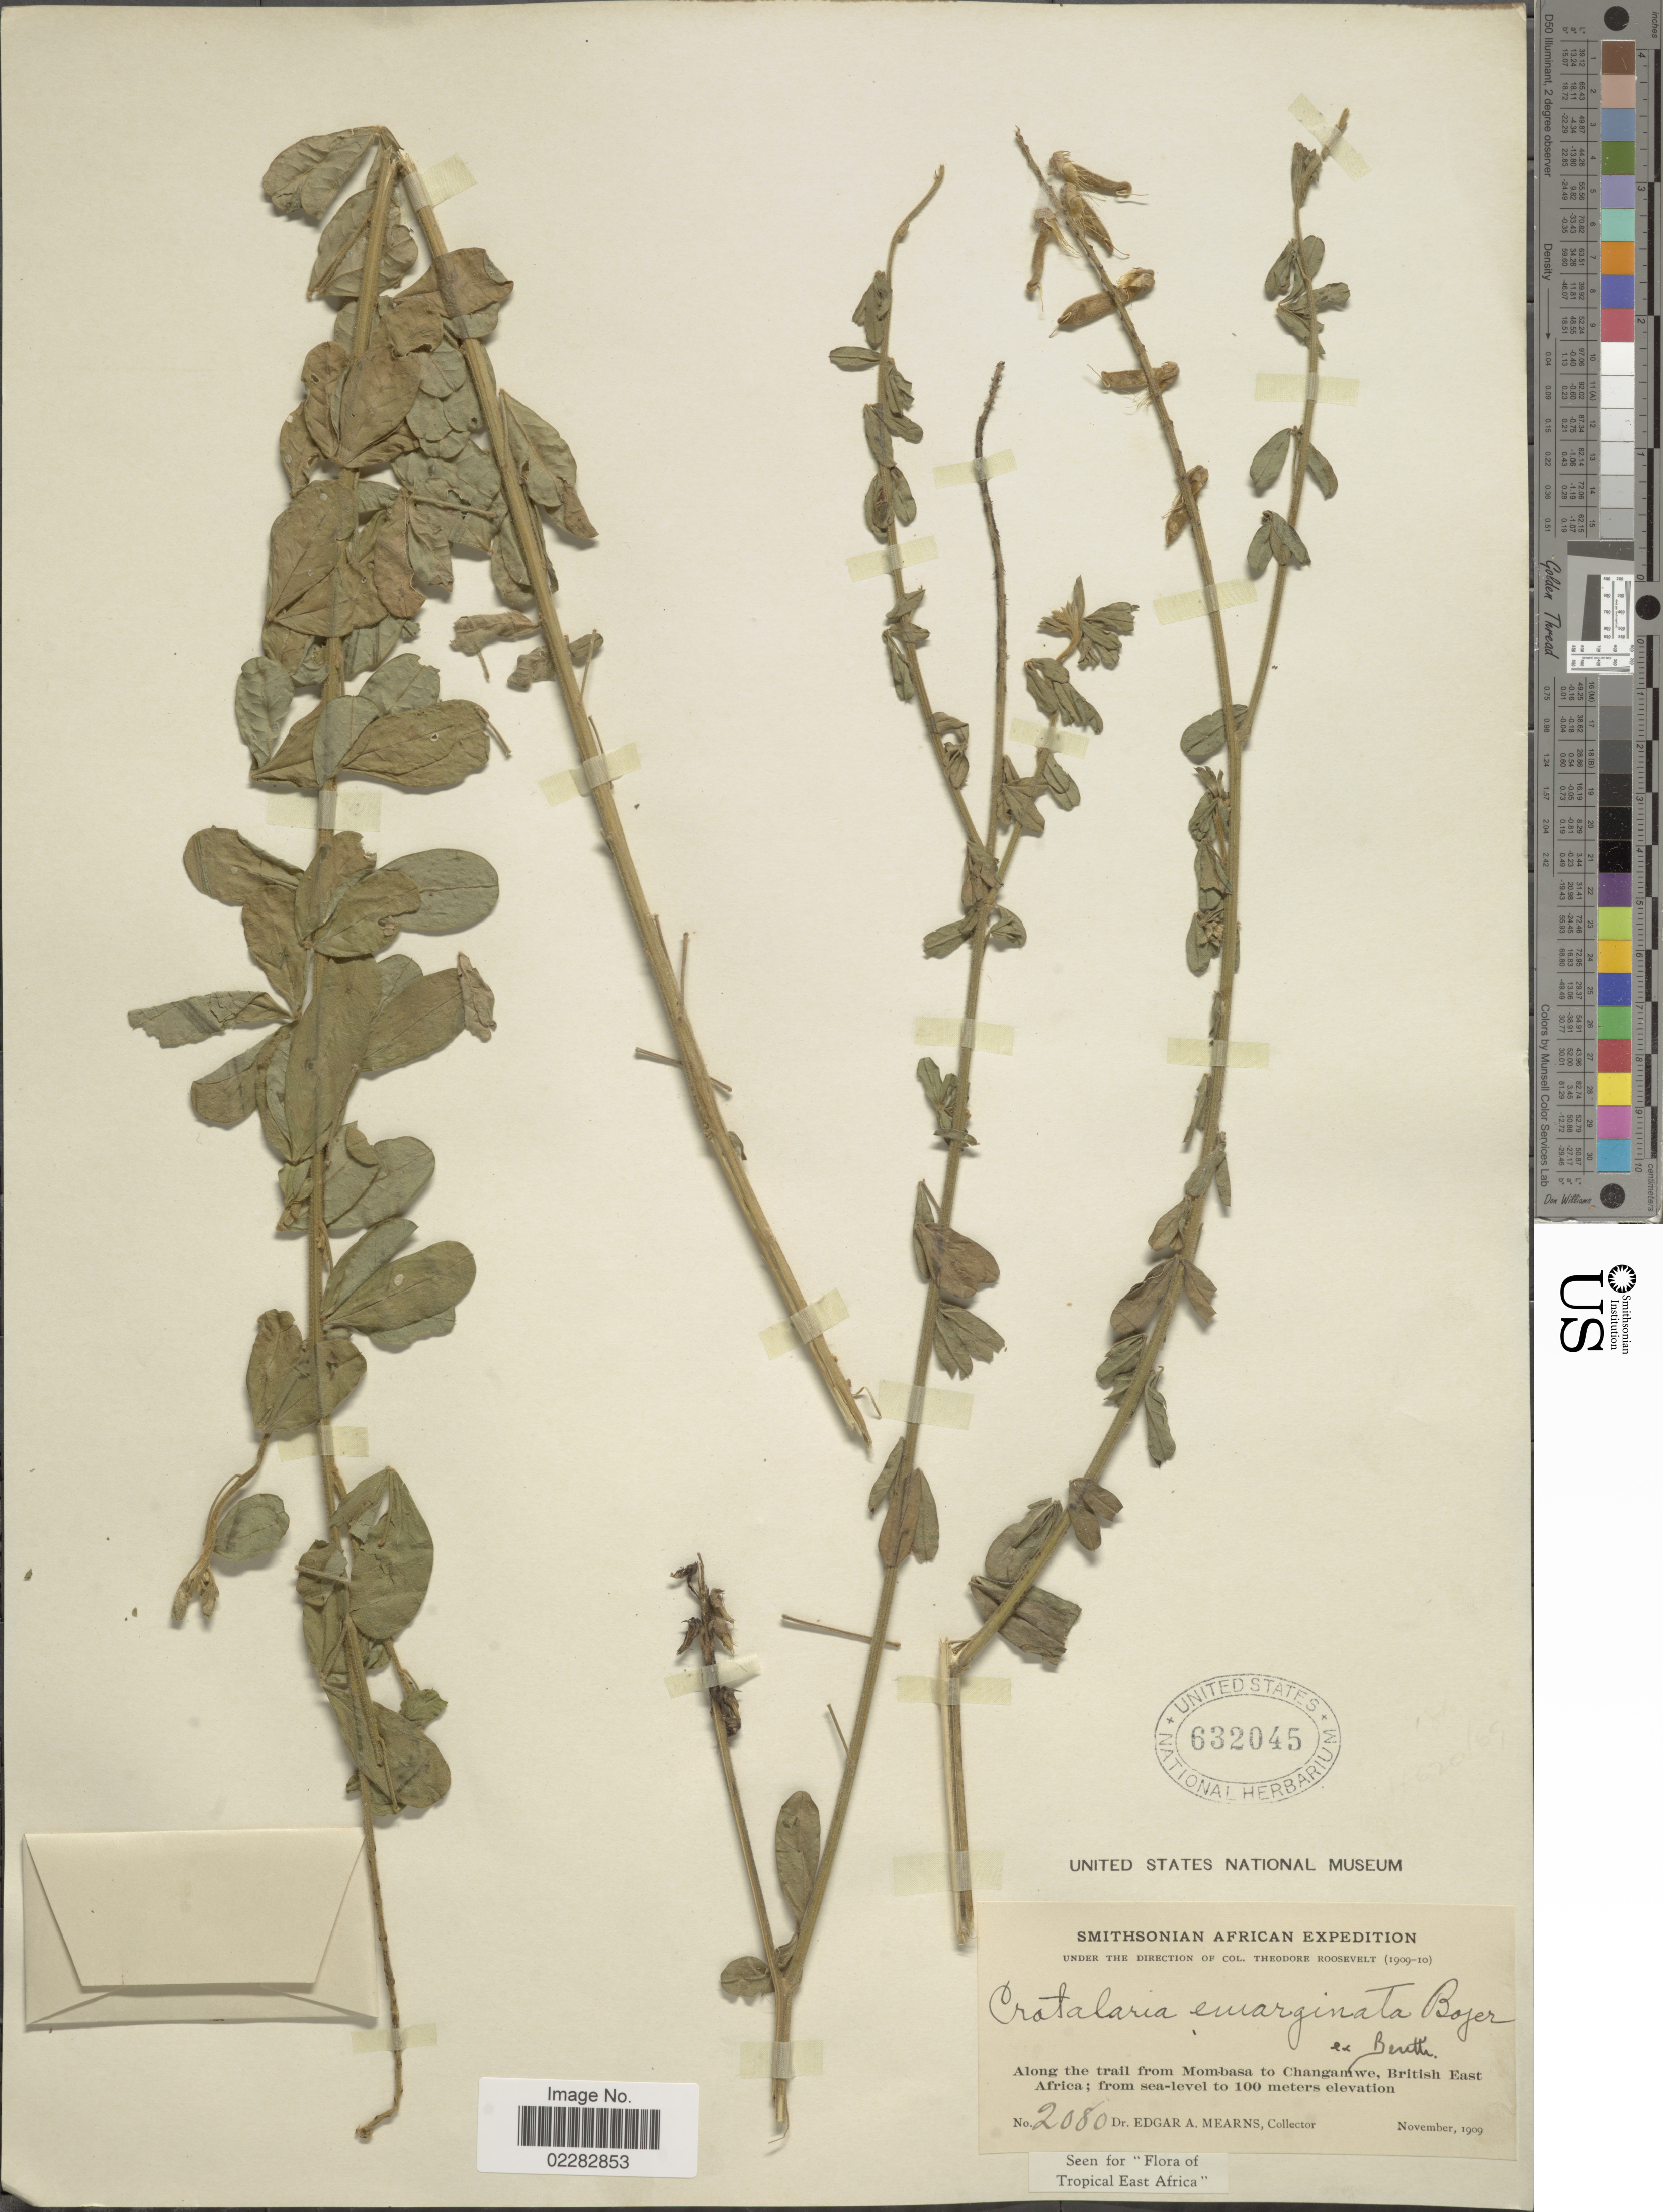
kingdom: Plantae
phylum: Tracheophyta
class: Magnoliopsida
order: Fabales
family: Fabaceae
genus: Crotalaria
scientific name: Crotalaria emarginata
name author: Benth.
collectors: E. A. Mearns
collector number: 2080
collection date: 1909-11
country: Kenya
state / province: Mombasa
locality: Along the rail from Mombasa to Changamwe, British East Africa.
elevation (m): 100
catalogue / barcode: US 632045